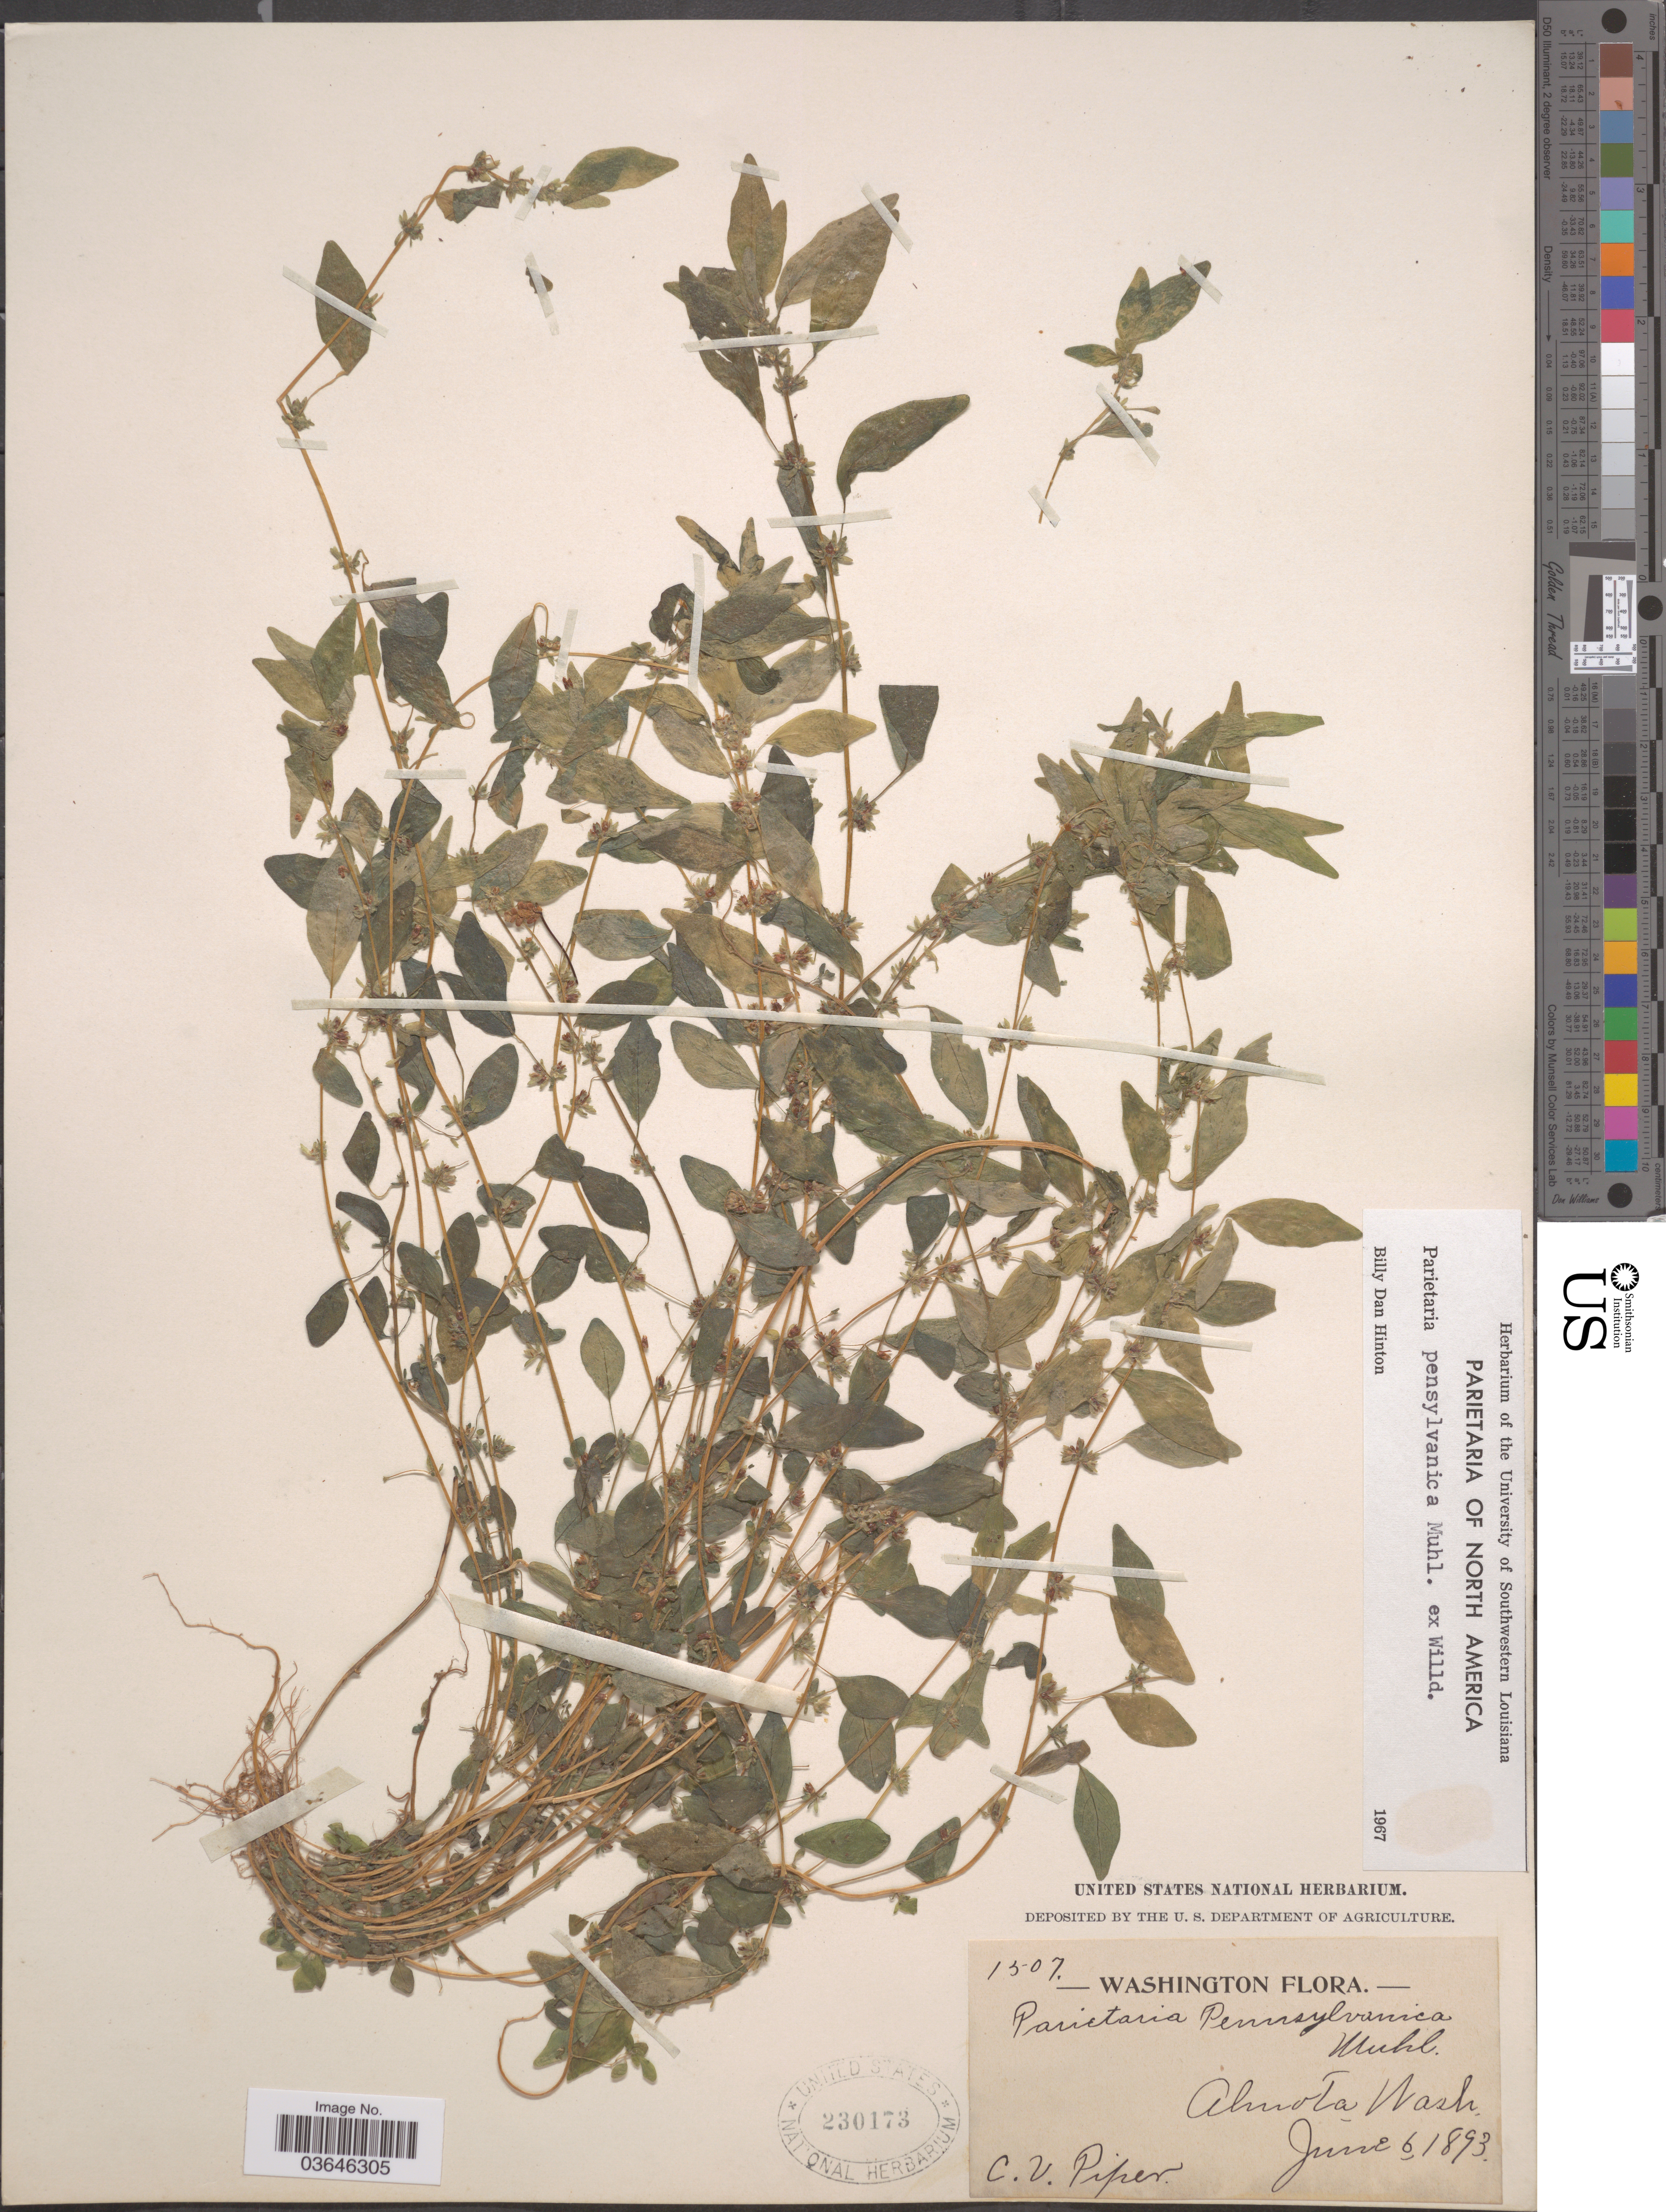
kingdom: Plantae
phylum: Tracheophyta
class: Magnoliopsida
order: Rosales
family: Urticaceae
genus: Parietaria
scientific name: Parietaria pensylvanica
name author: Muhl. ex Willd.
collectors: C. V. Piper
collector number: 1507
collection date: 1893-06-06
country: United States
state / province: Washington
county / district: Whitman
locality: Almota.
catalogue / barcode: US 230173